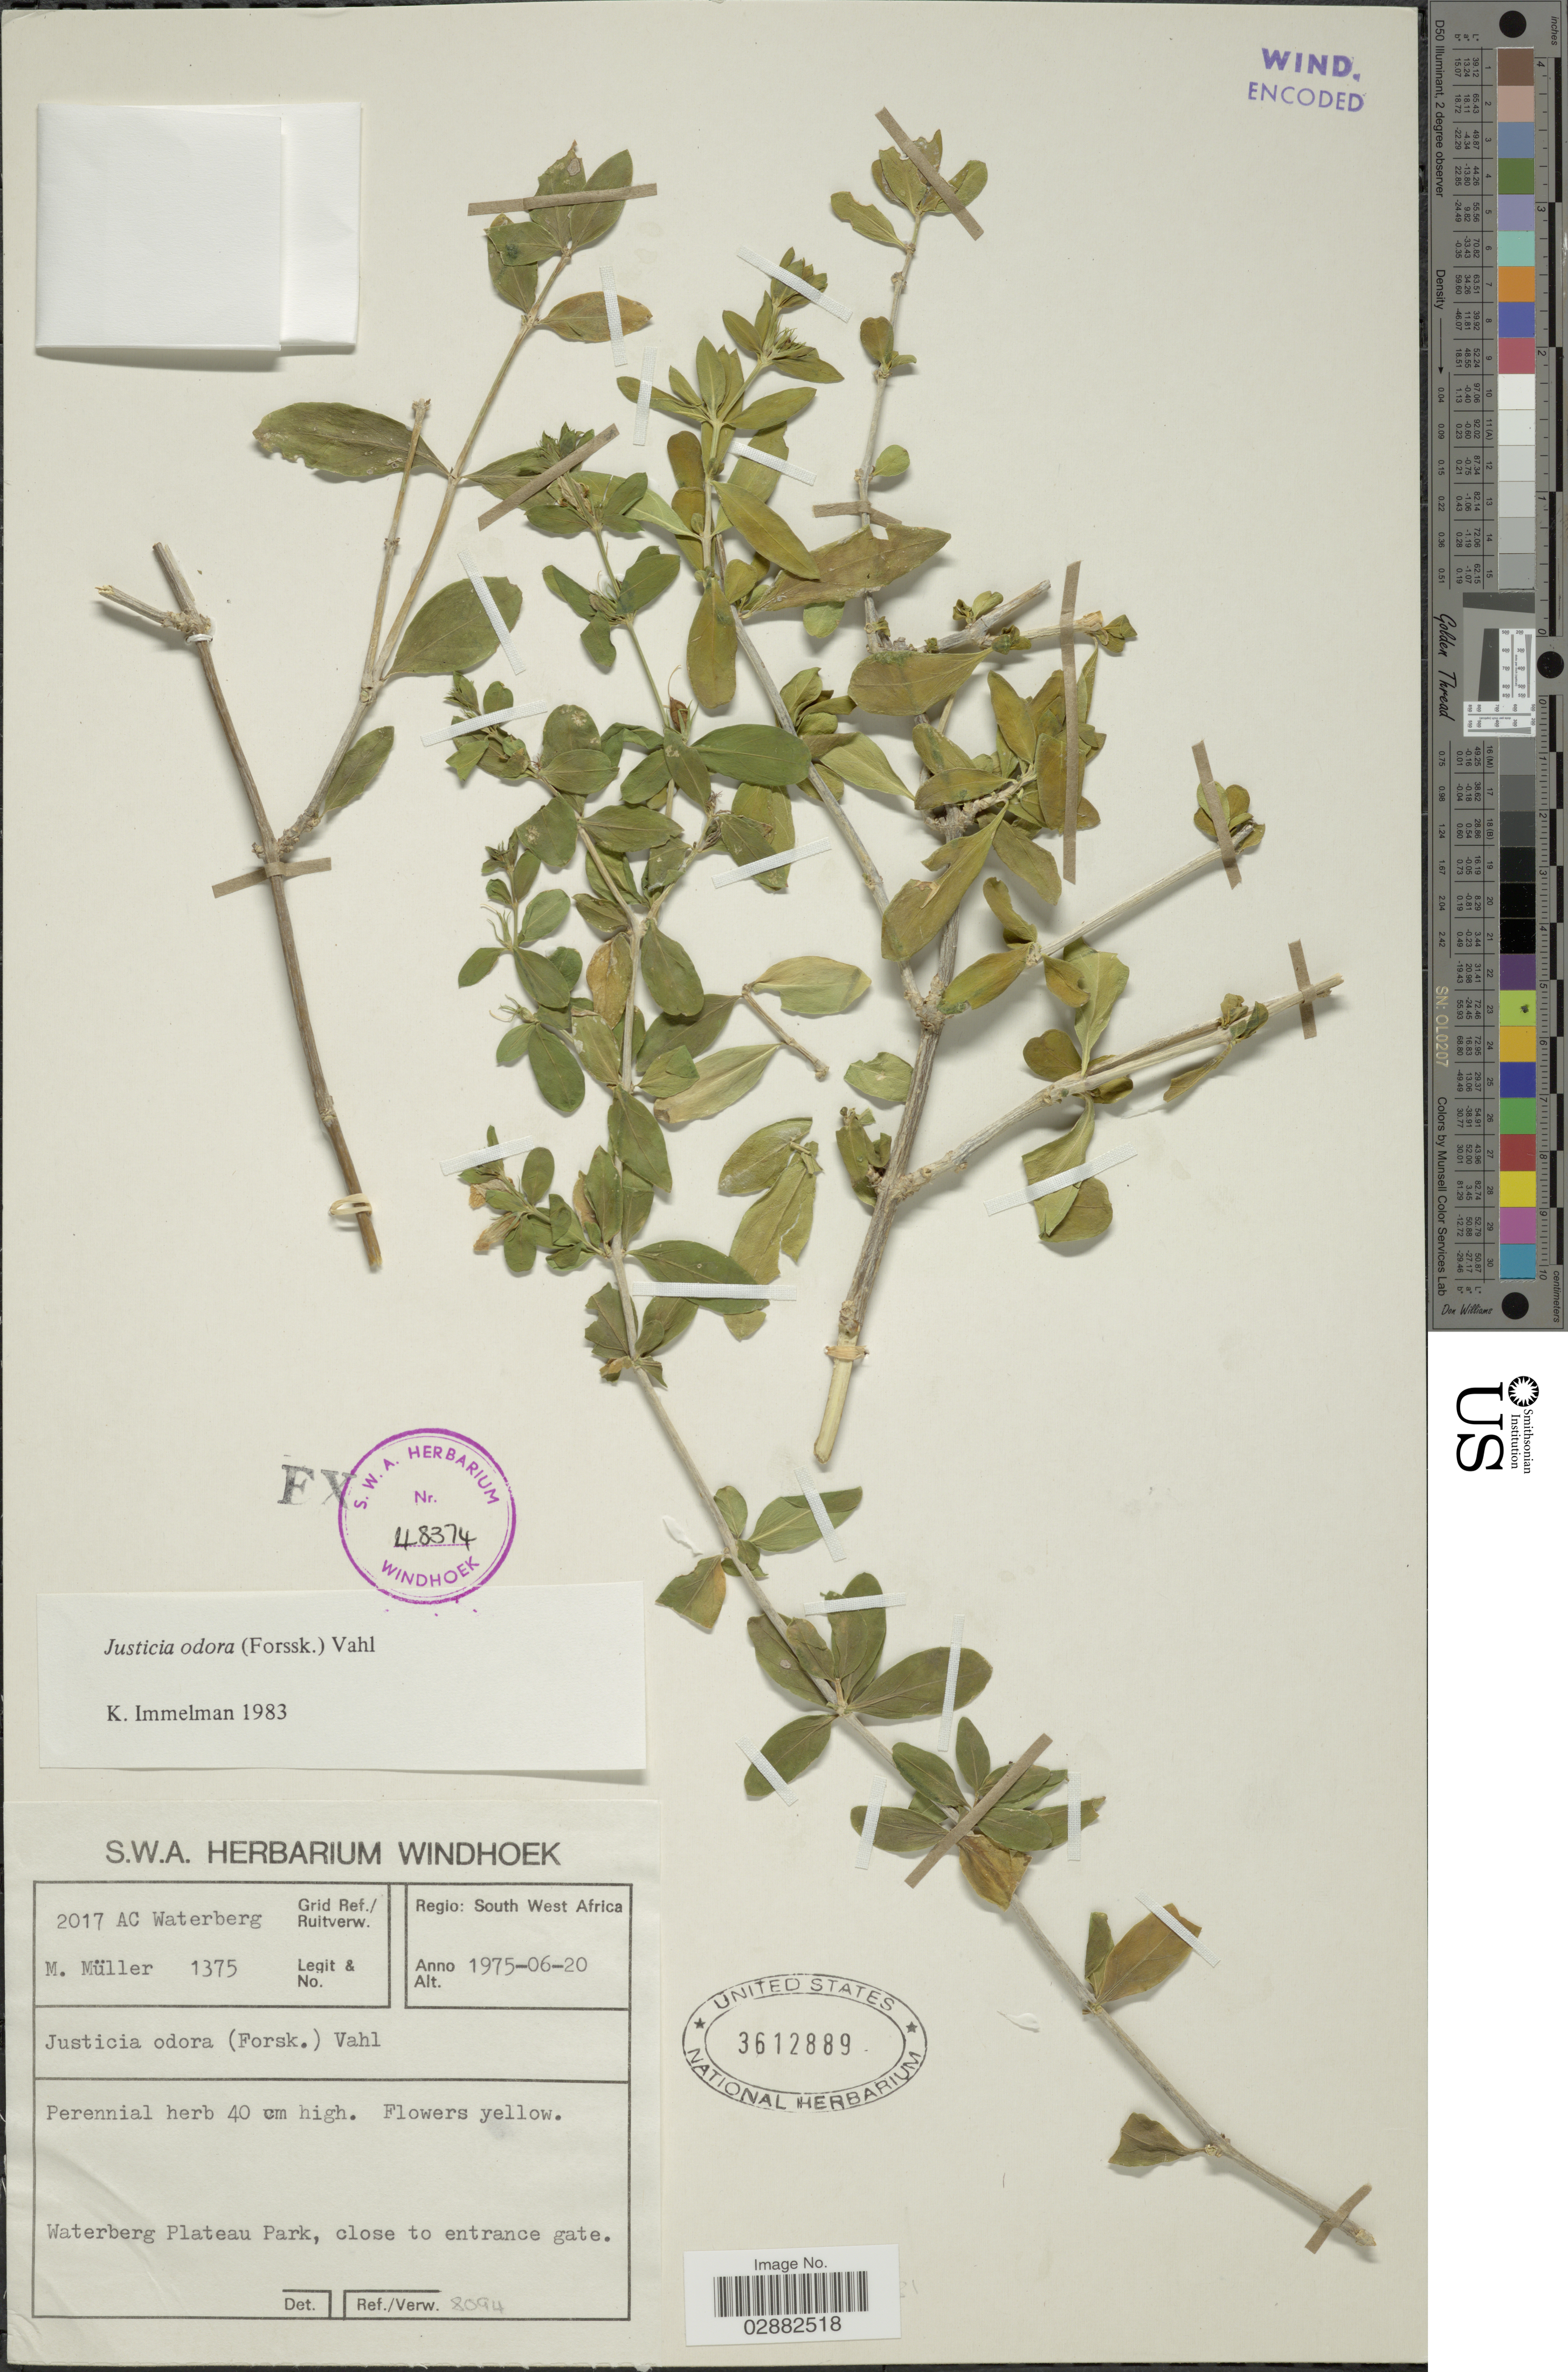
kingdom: Plantae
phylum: Tracheophyta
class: Magnoliopsida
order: Lamiales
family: Acanthaceae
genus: Justicia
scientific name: Justicia odora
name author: (Forssk.) Lam.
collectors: M. Müller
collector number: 1375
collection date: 1975-06-20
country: Namibia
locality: Grid Ref./Ruitverw. 2017 AC Waterberg, Regio: South West Africa, Waterberg Plateau Park.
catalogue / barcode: US 3612889